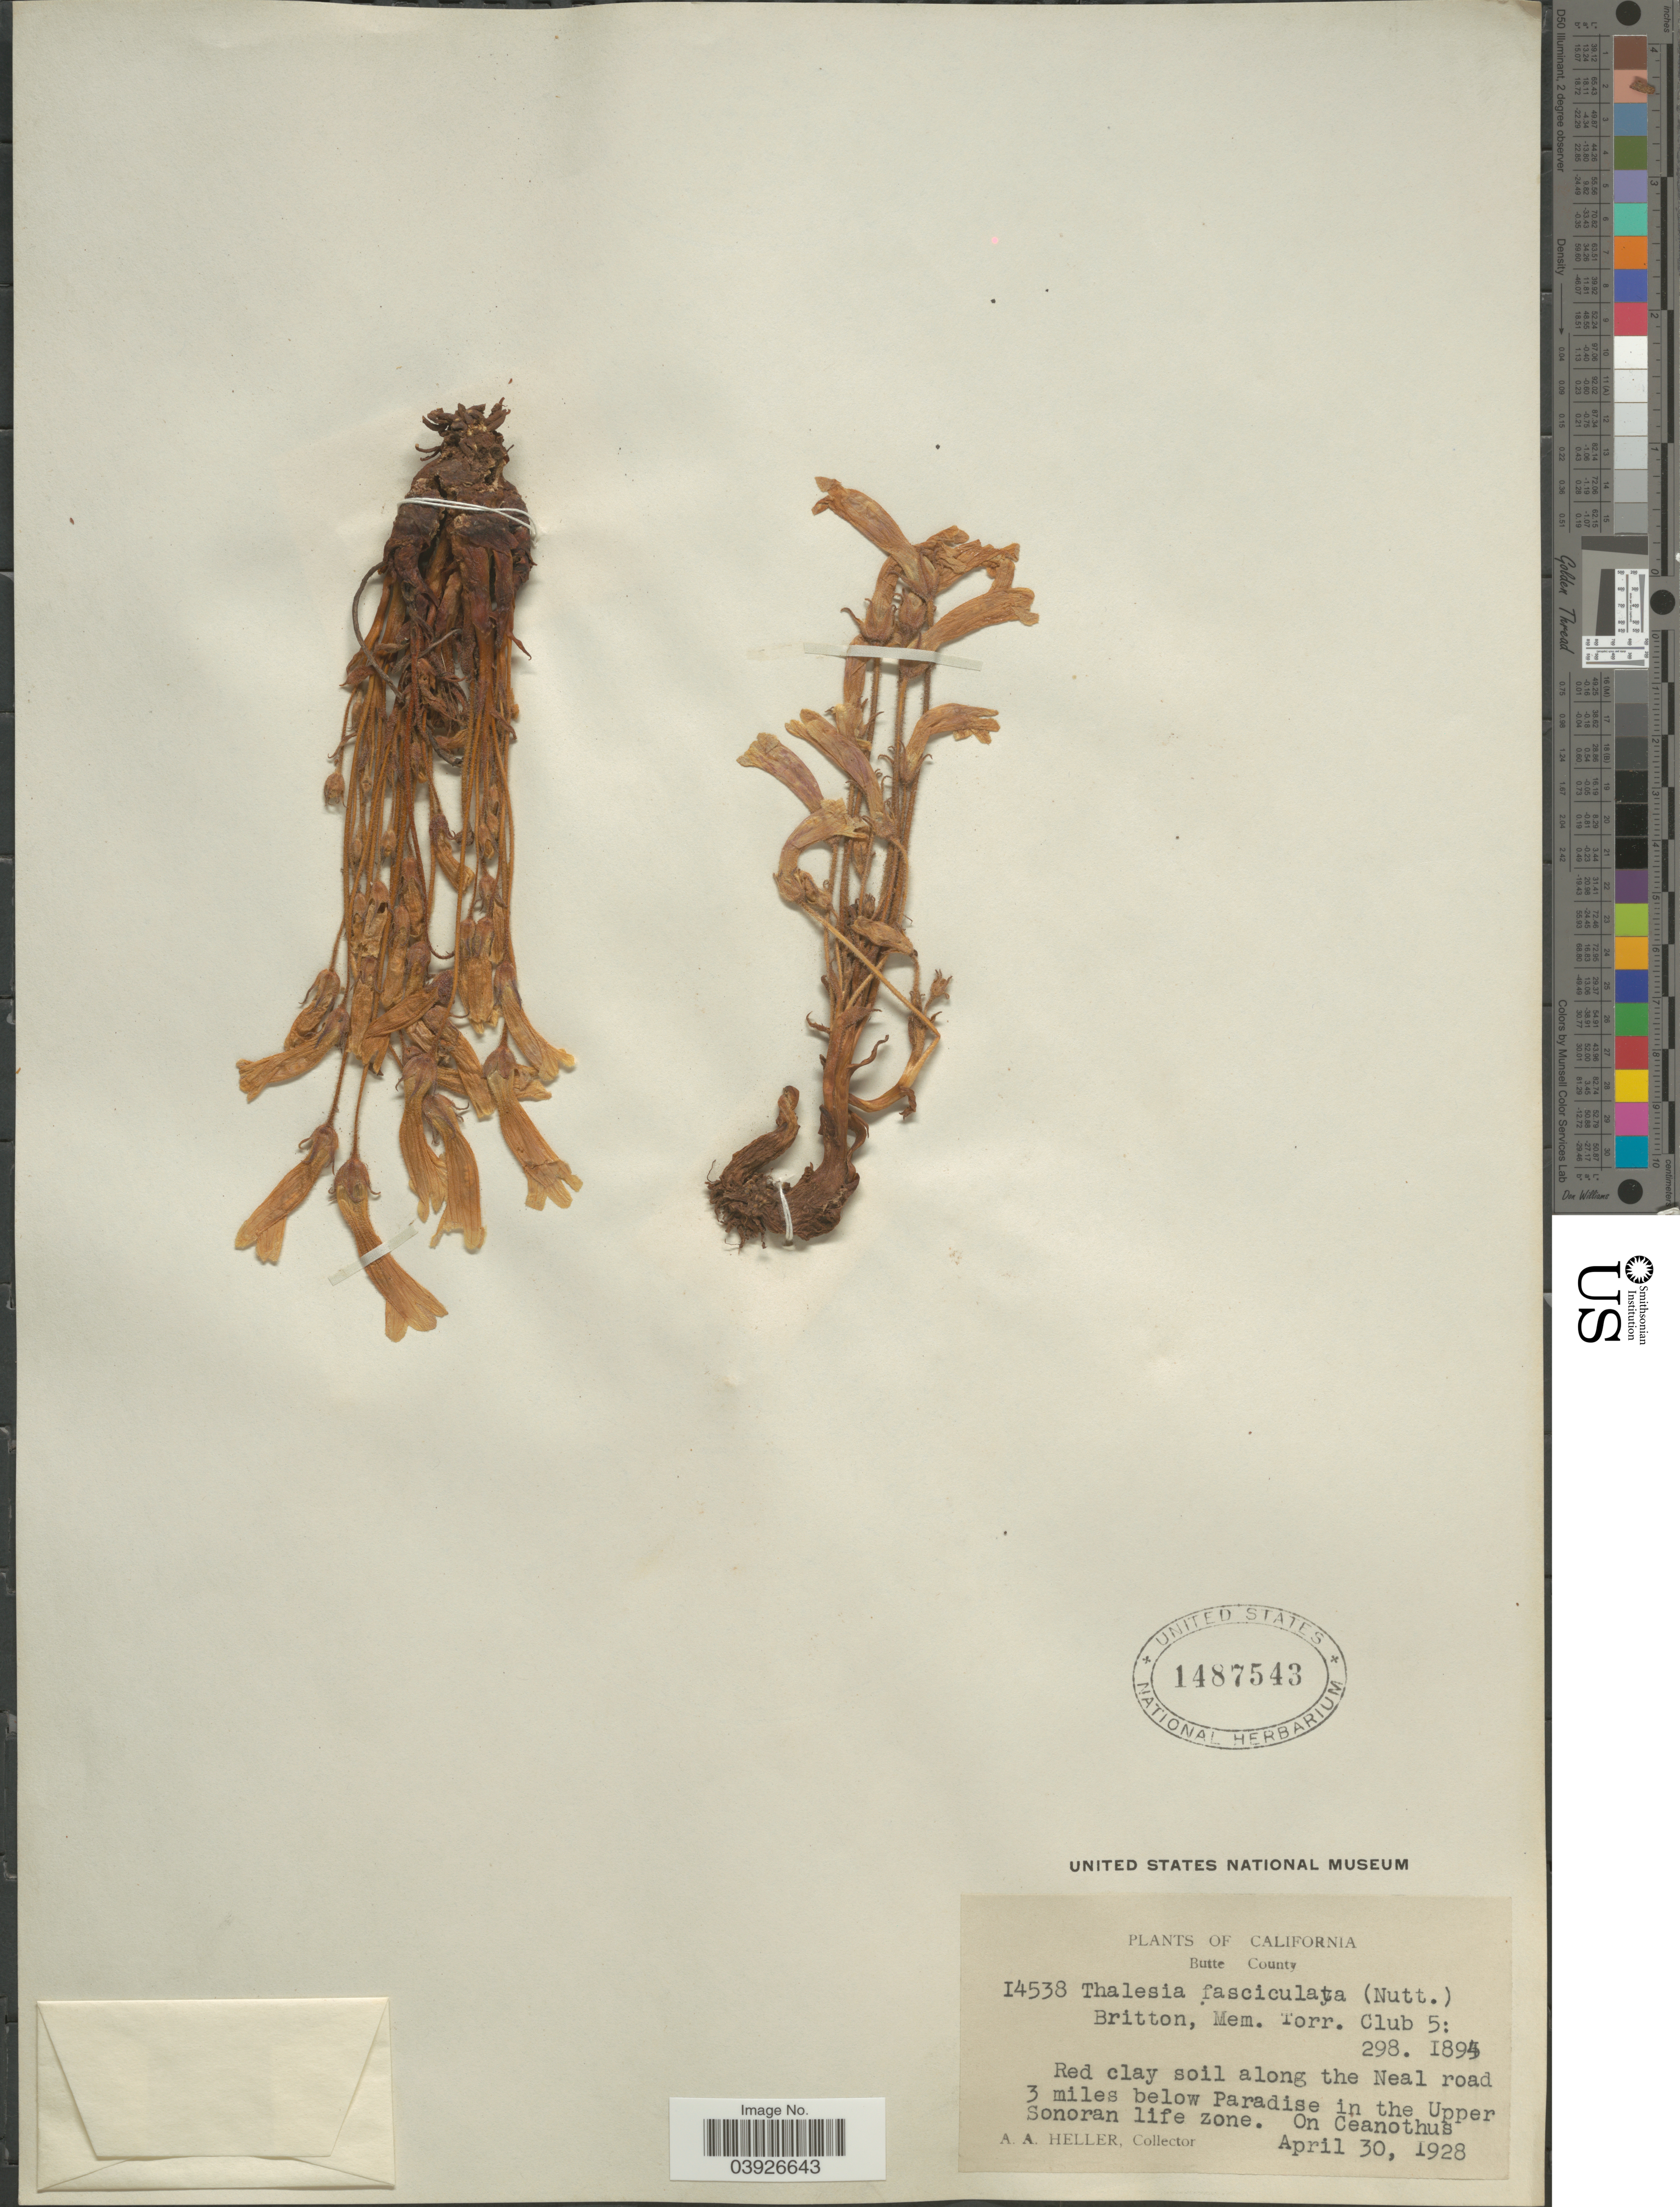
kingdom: Plantae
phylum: Tracheophyta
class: Magnoliopsida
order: Lamiales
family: Orobanchaceae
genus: Aphyllon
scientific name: Aphyllon fasciculatum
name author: (Nutt.) Torr. & A. Gray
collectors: A. A. Heller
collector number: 14538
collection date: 1928-04-30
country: United States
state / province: California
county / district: Butte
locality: Butte County. Along the Neal road 3 miles below Paradise in the Upper Sonoran life zone.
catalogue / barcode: US 1487543